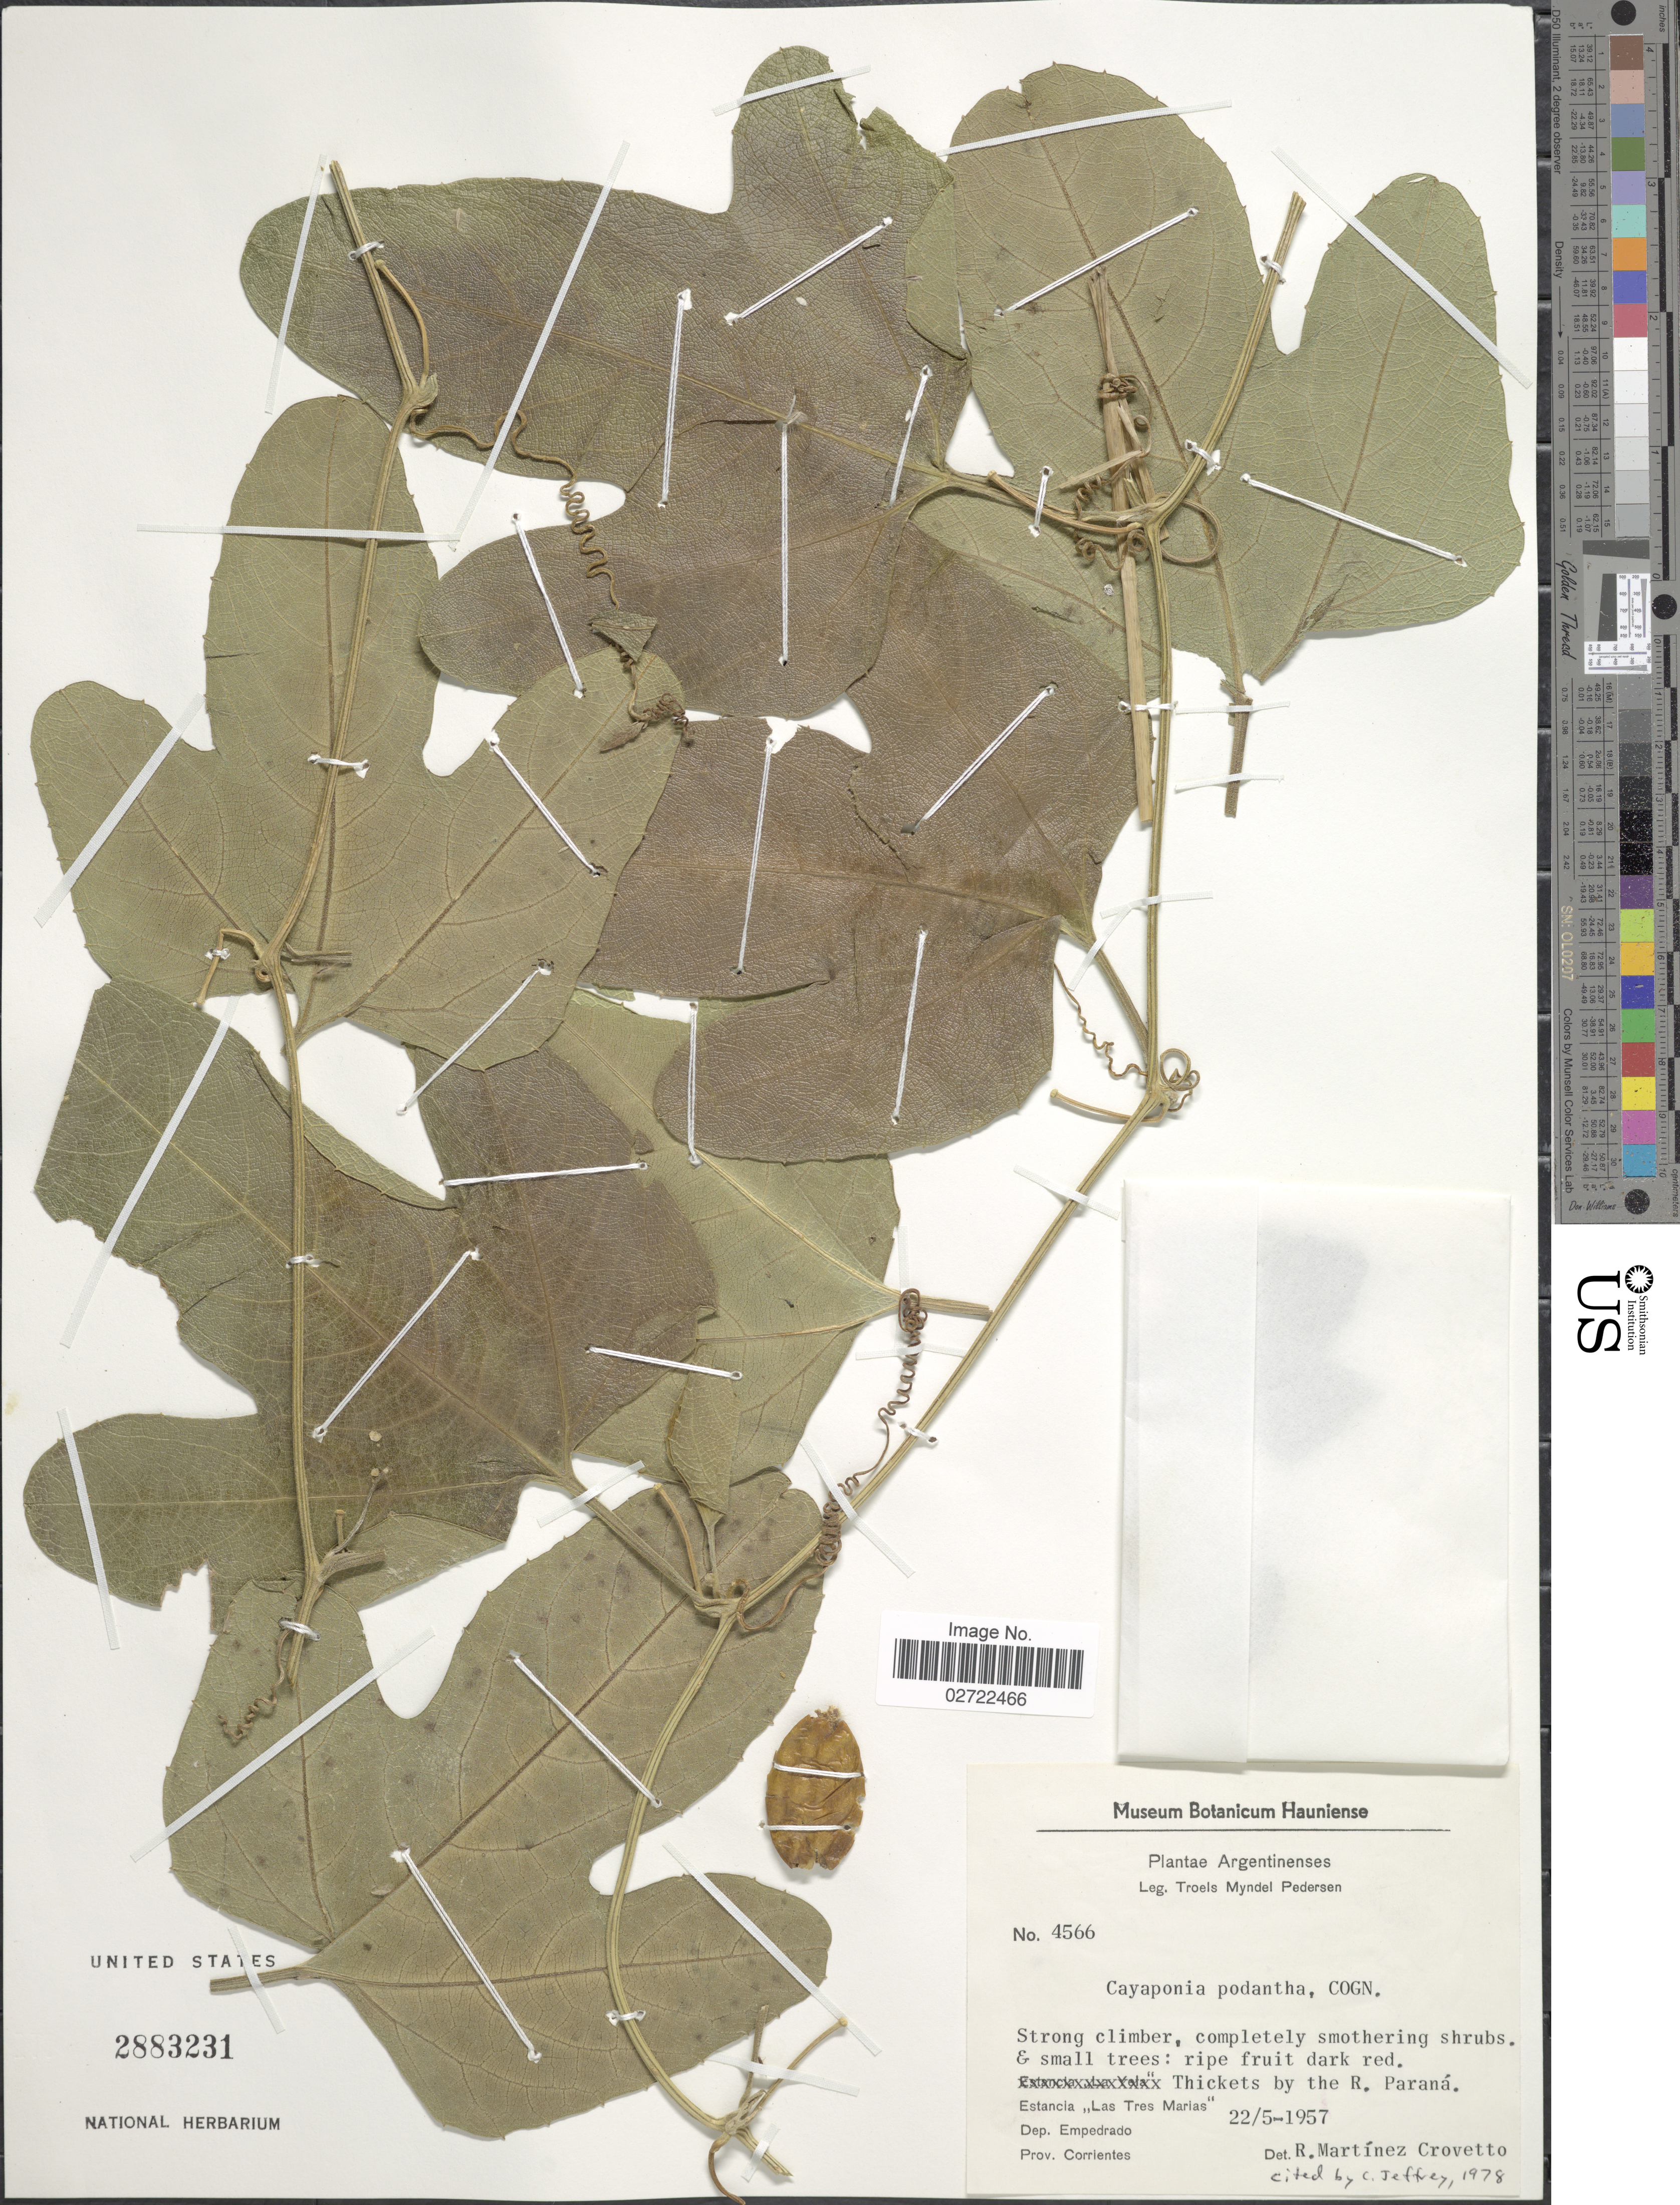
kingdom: Plantae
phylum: Tracheophyta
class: Magnoliopsida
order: Cucurbitales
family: Cucurbitaceae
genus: Cayaponia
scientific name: Cayaponia podantha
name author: Cogn.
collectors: T. Pederson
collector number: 4566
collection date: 1957-05-22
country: Argentina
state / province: Corrientes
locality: Thickets by the R. Paraná. Estancia "Las Tres Marias". Dep. Empedrado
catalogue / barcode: US 2883231